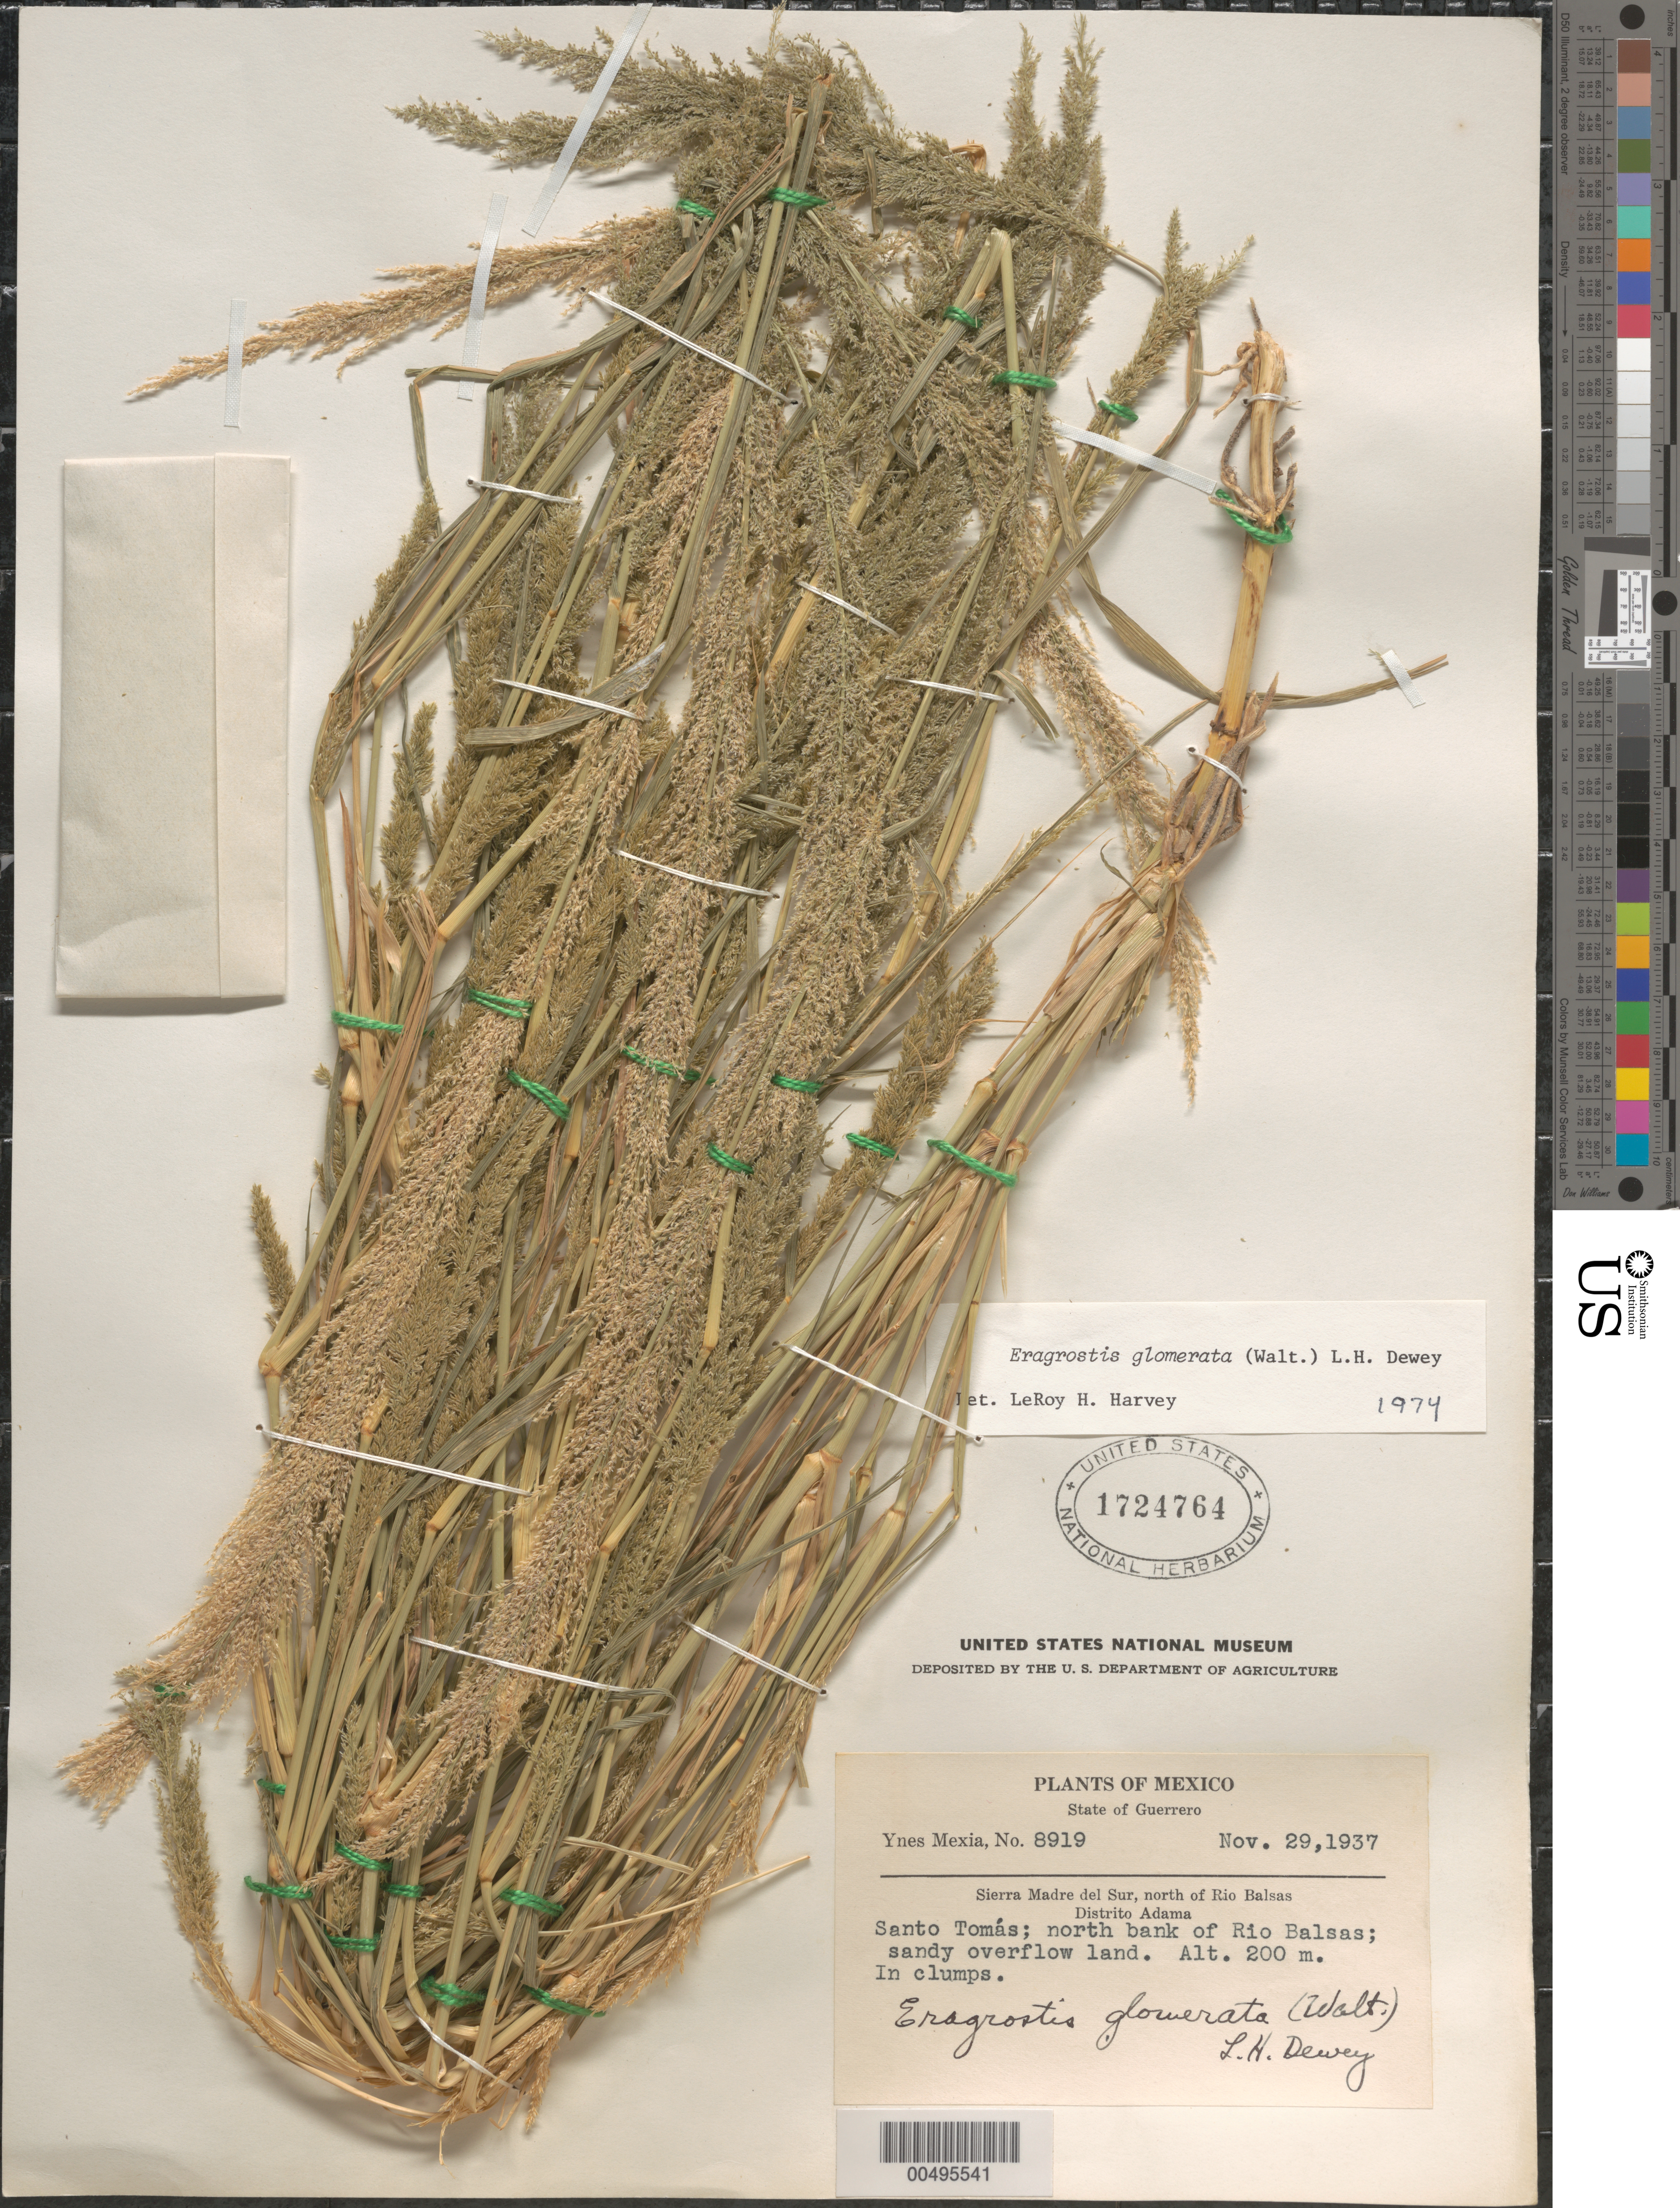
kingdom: Plantae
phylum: Tracheophyta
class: Liliopsida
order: Poales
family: Poaceae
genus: Eragrostis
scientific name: Eragrostis japonica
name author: (Thunb.) Trin.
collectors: Y. Mexia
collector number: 8919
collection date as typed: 29 Nov 1937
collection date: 1937-11-29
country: Mexico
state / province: Guerrero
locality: Sierra Madre del Sur, N of Rio Balsas, Adama Dist., Santo Tomás, N bank of Rio Balsas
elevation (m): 200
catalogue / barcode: US 1724764